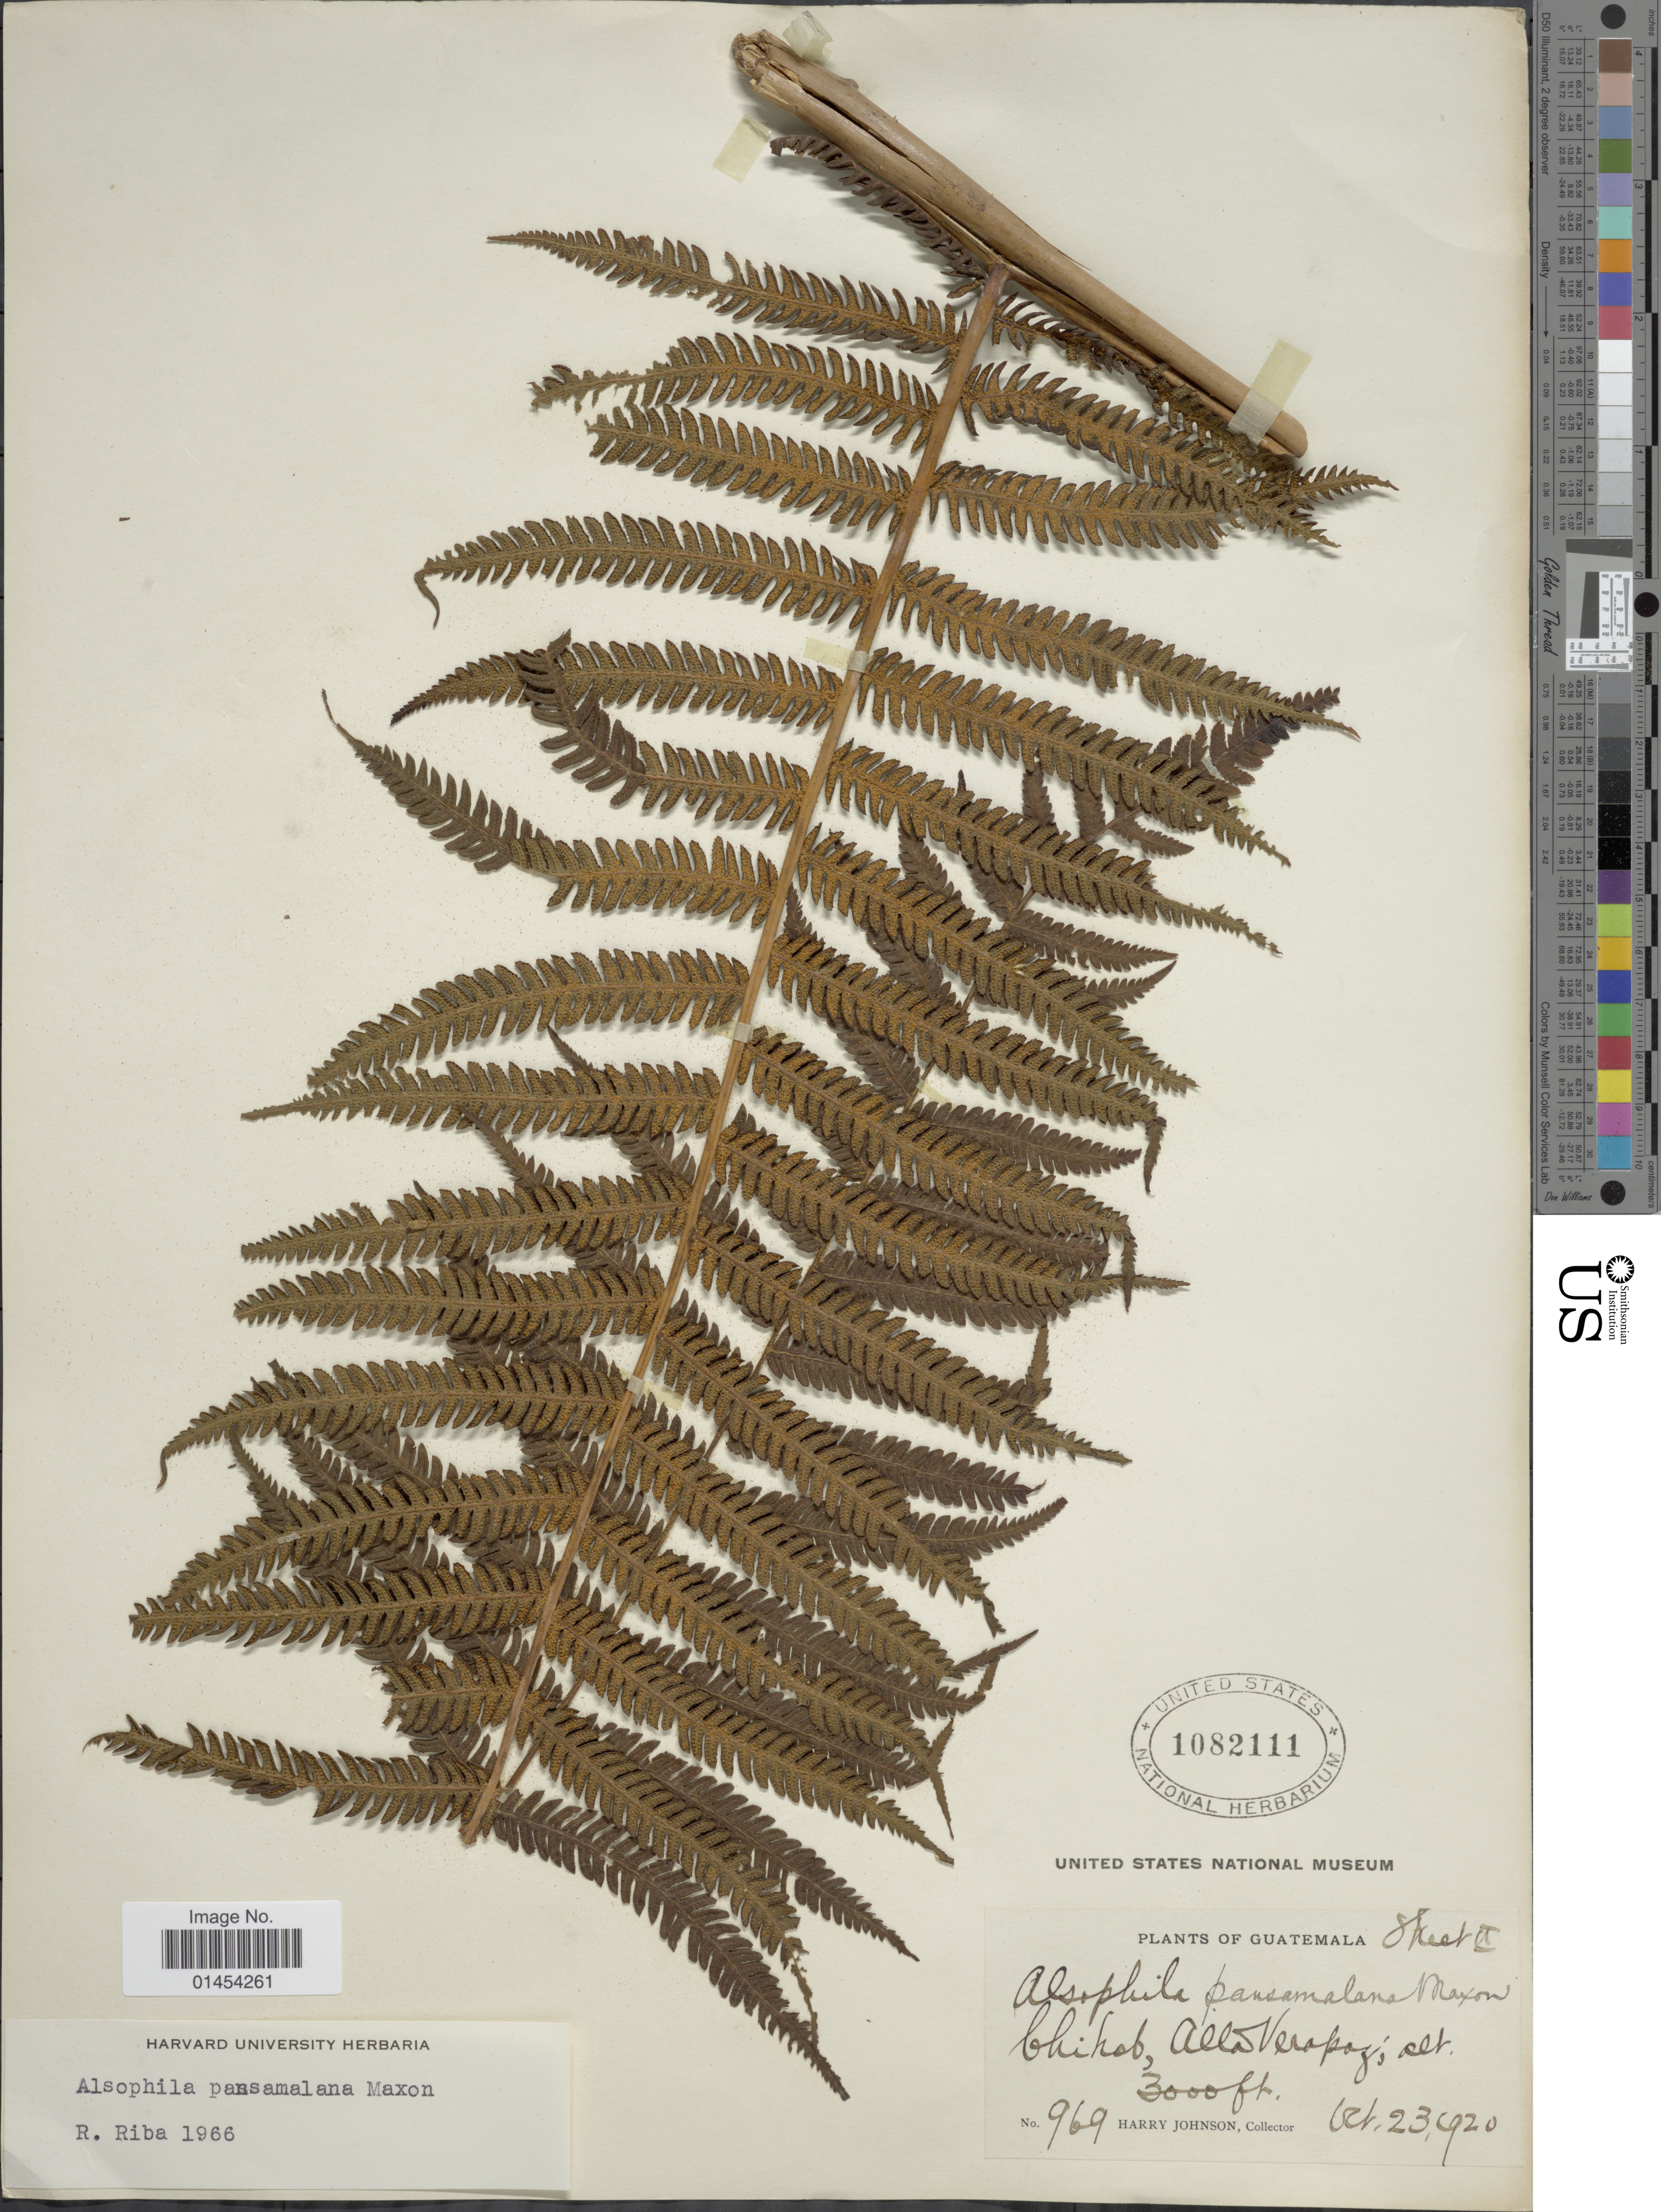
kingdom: Plantae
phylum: Tracheophyta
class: Polypodiopsida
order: Cyatheales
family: Cyatheaceae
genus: Alsophila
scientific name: Alsophila armata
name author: (Sw.) C. Presl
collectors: H. Johnson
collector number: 969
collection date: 1920-10-23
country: Guatemala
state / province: Alta Verapaz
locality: Chihob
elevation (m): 914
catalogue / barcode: US 1082111